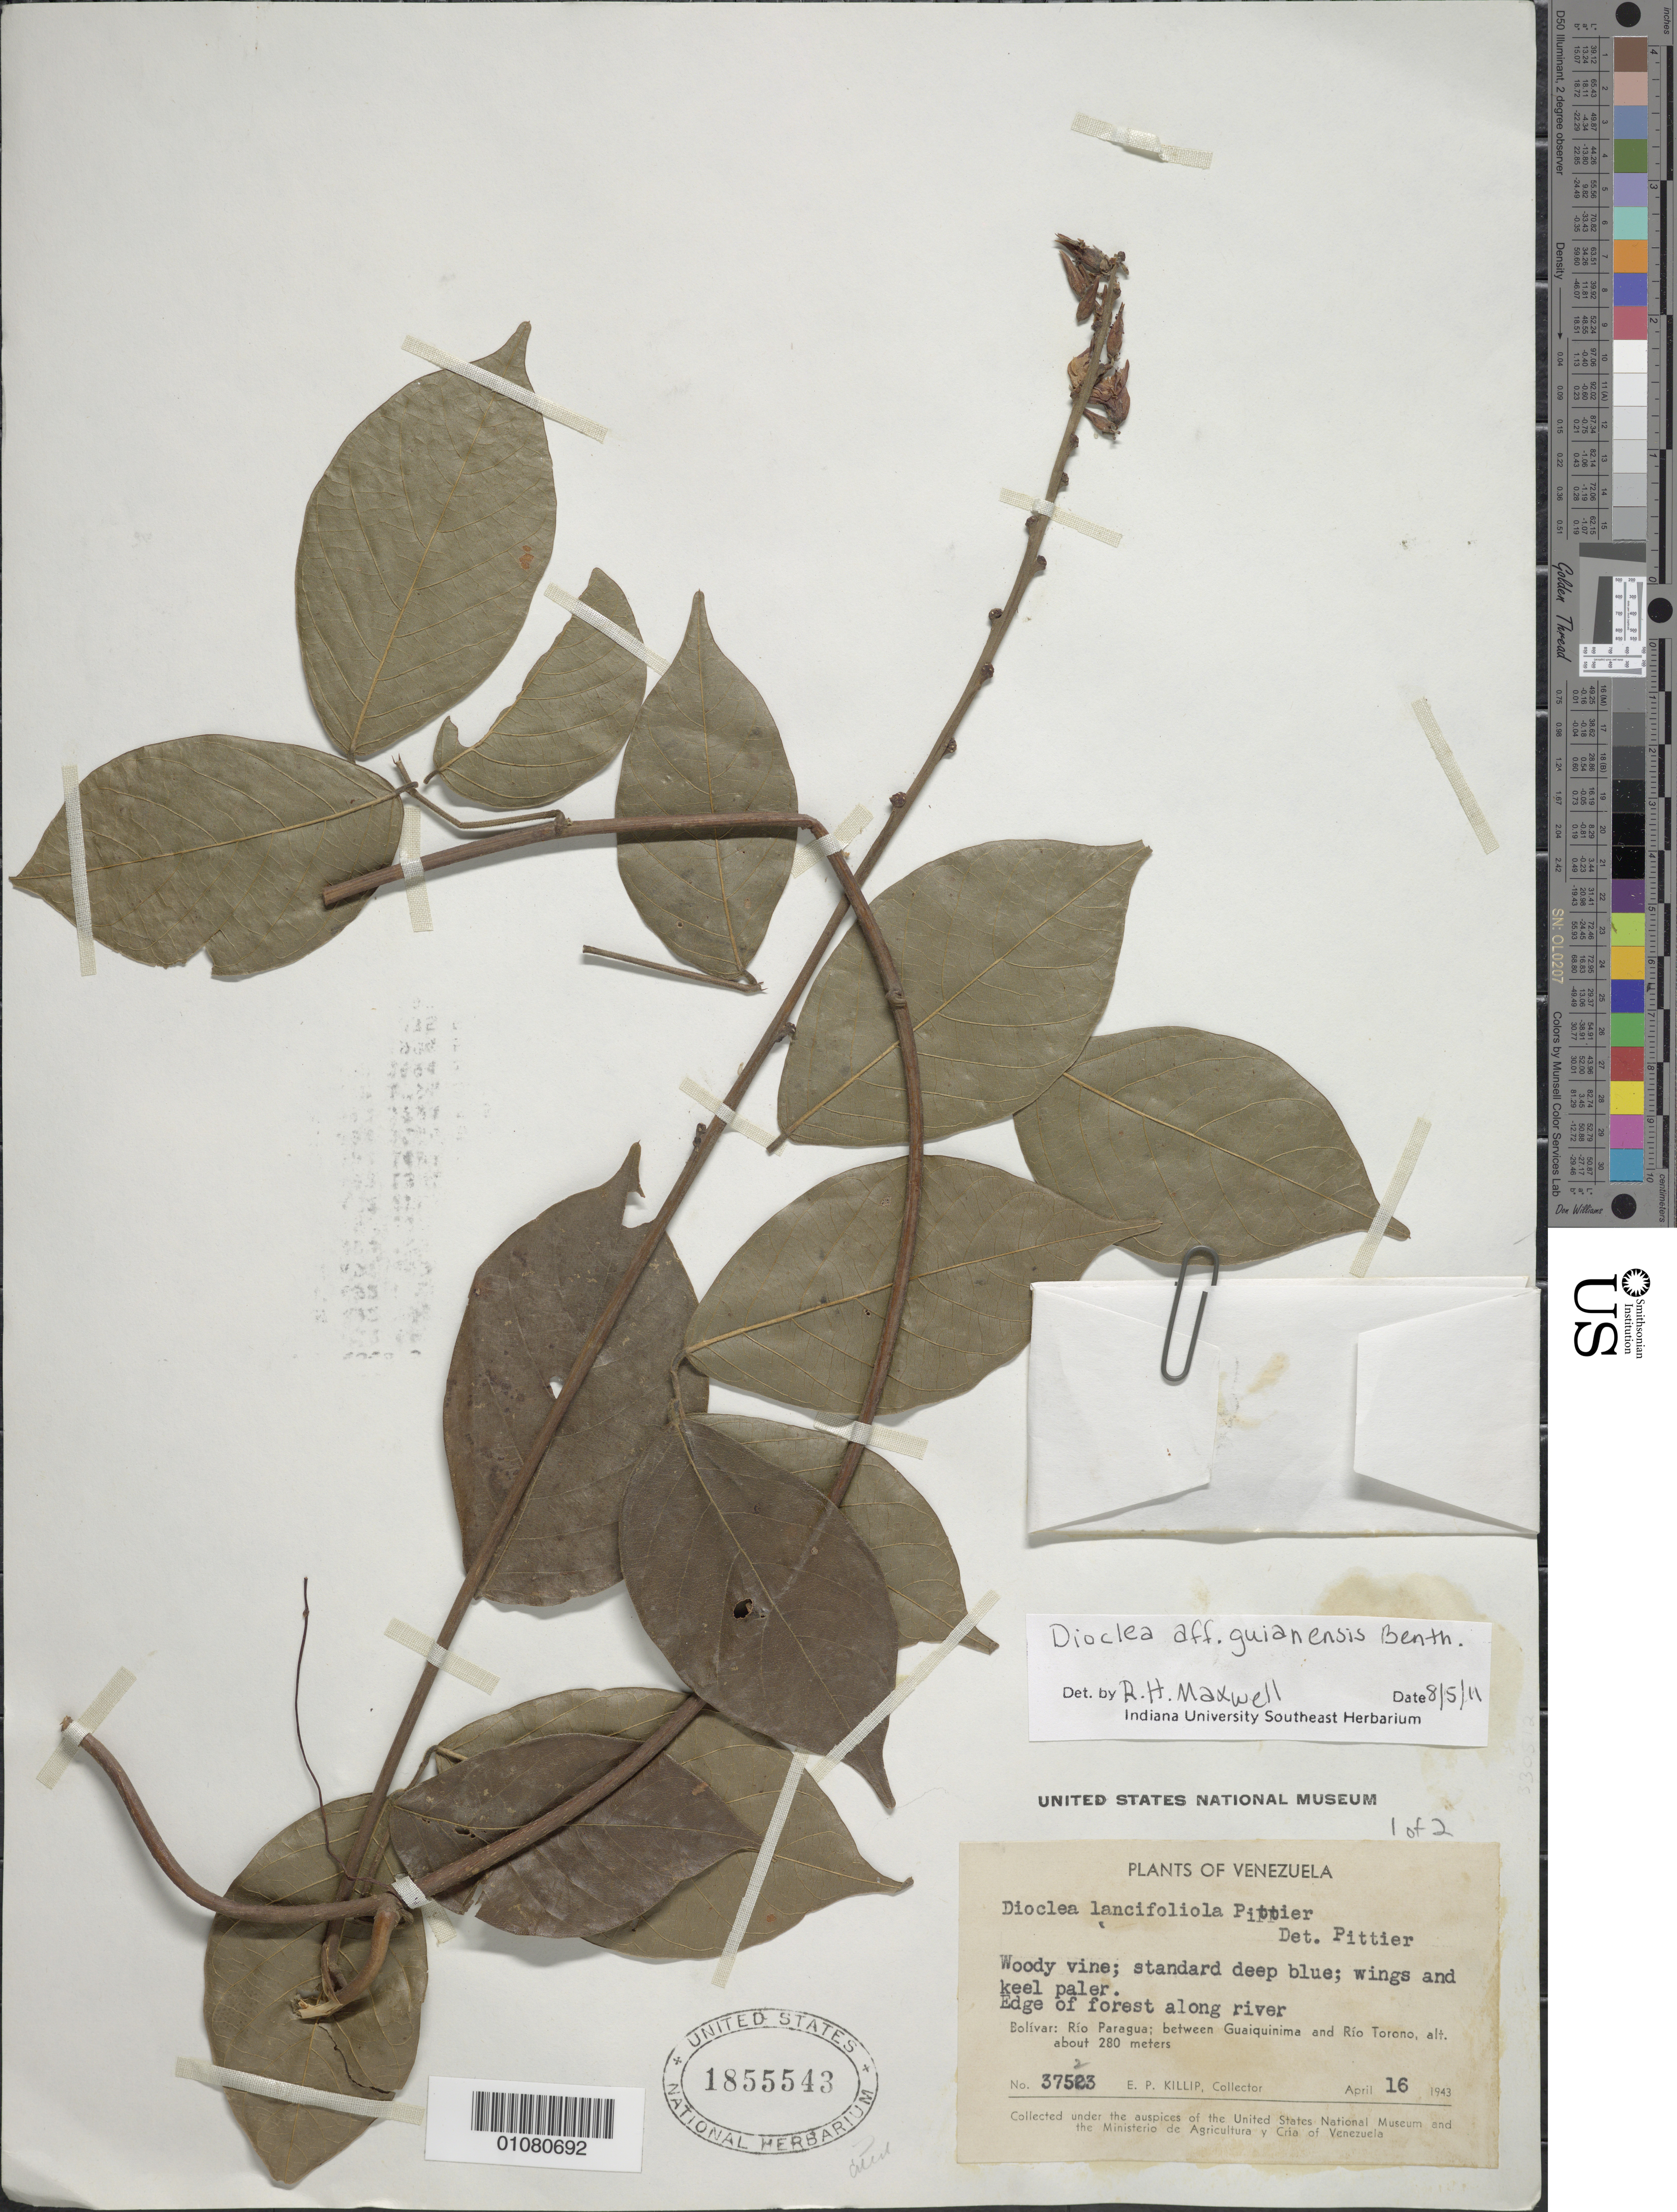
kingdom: Plantae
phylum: Tracheophyta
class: Magnoliopsida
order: Fabales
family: Fabaceae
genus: Dioclea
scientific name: Dioclea guianensis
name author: Benth.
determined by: Maxwell, R. H., (JEF), Indiana University Southeast (UNITED STATES)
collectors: E. P. Killip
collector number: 37523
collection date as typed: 16-Apr-43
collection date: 1943-04-16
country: Venezuela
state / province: Bolívar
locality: Río Paragua, between Guaiquinima and Río Torono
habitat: Edge of forest, along river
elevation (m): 280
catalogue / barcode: US 1855543